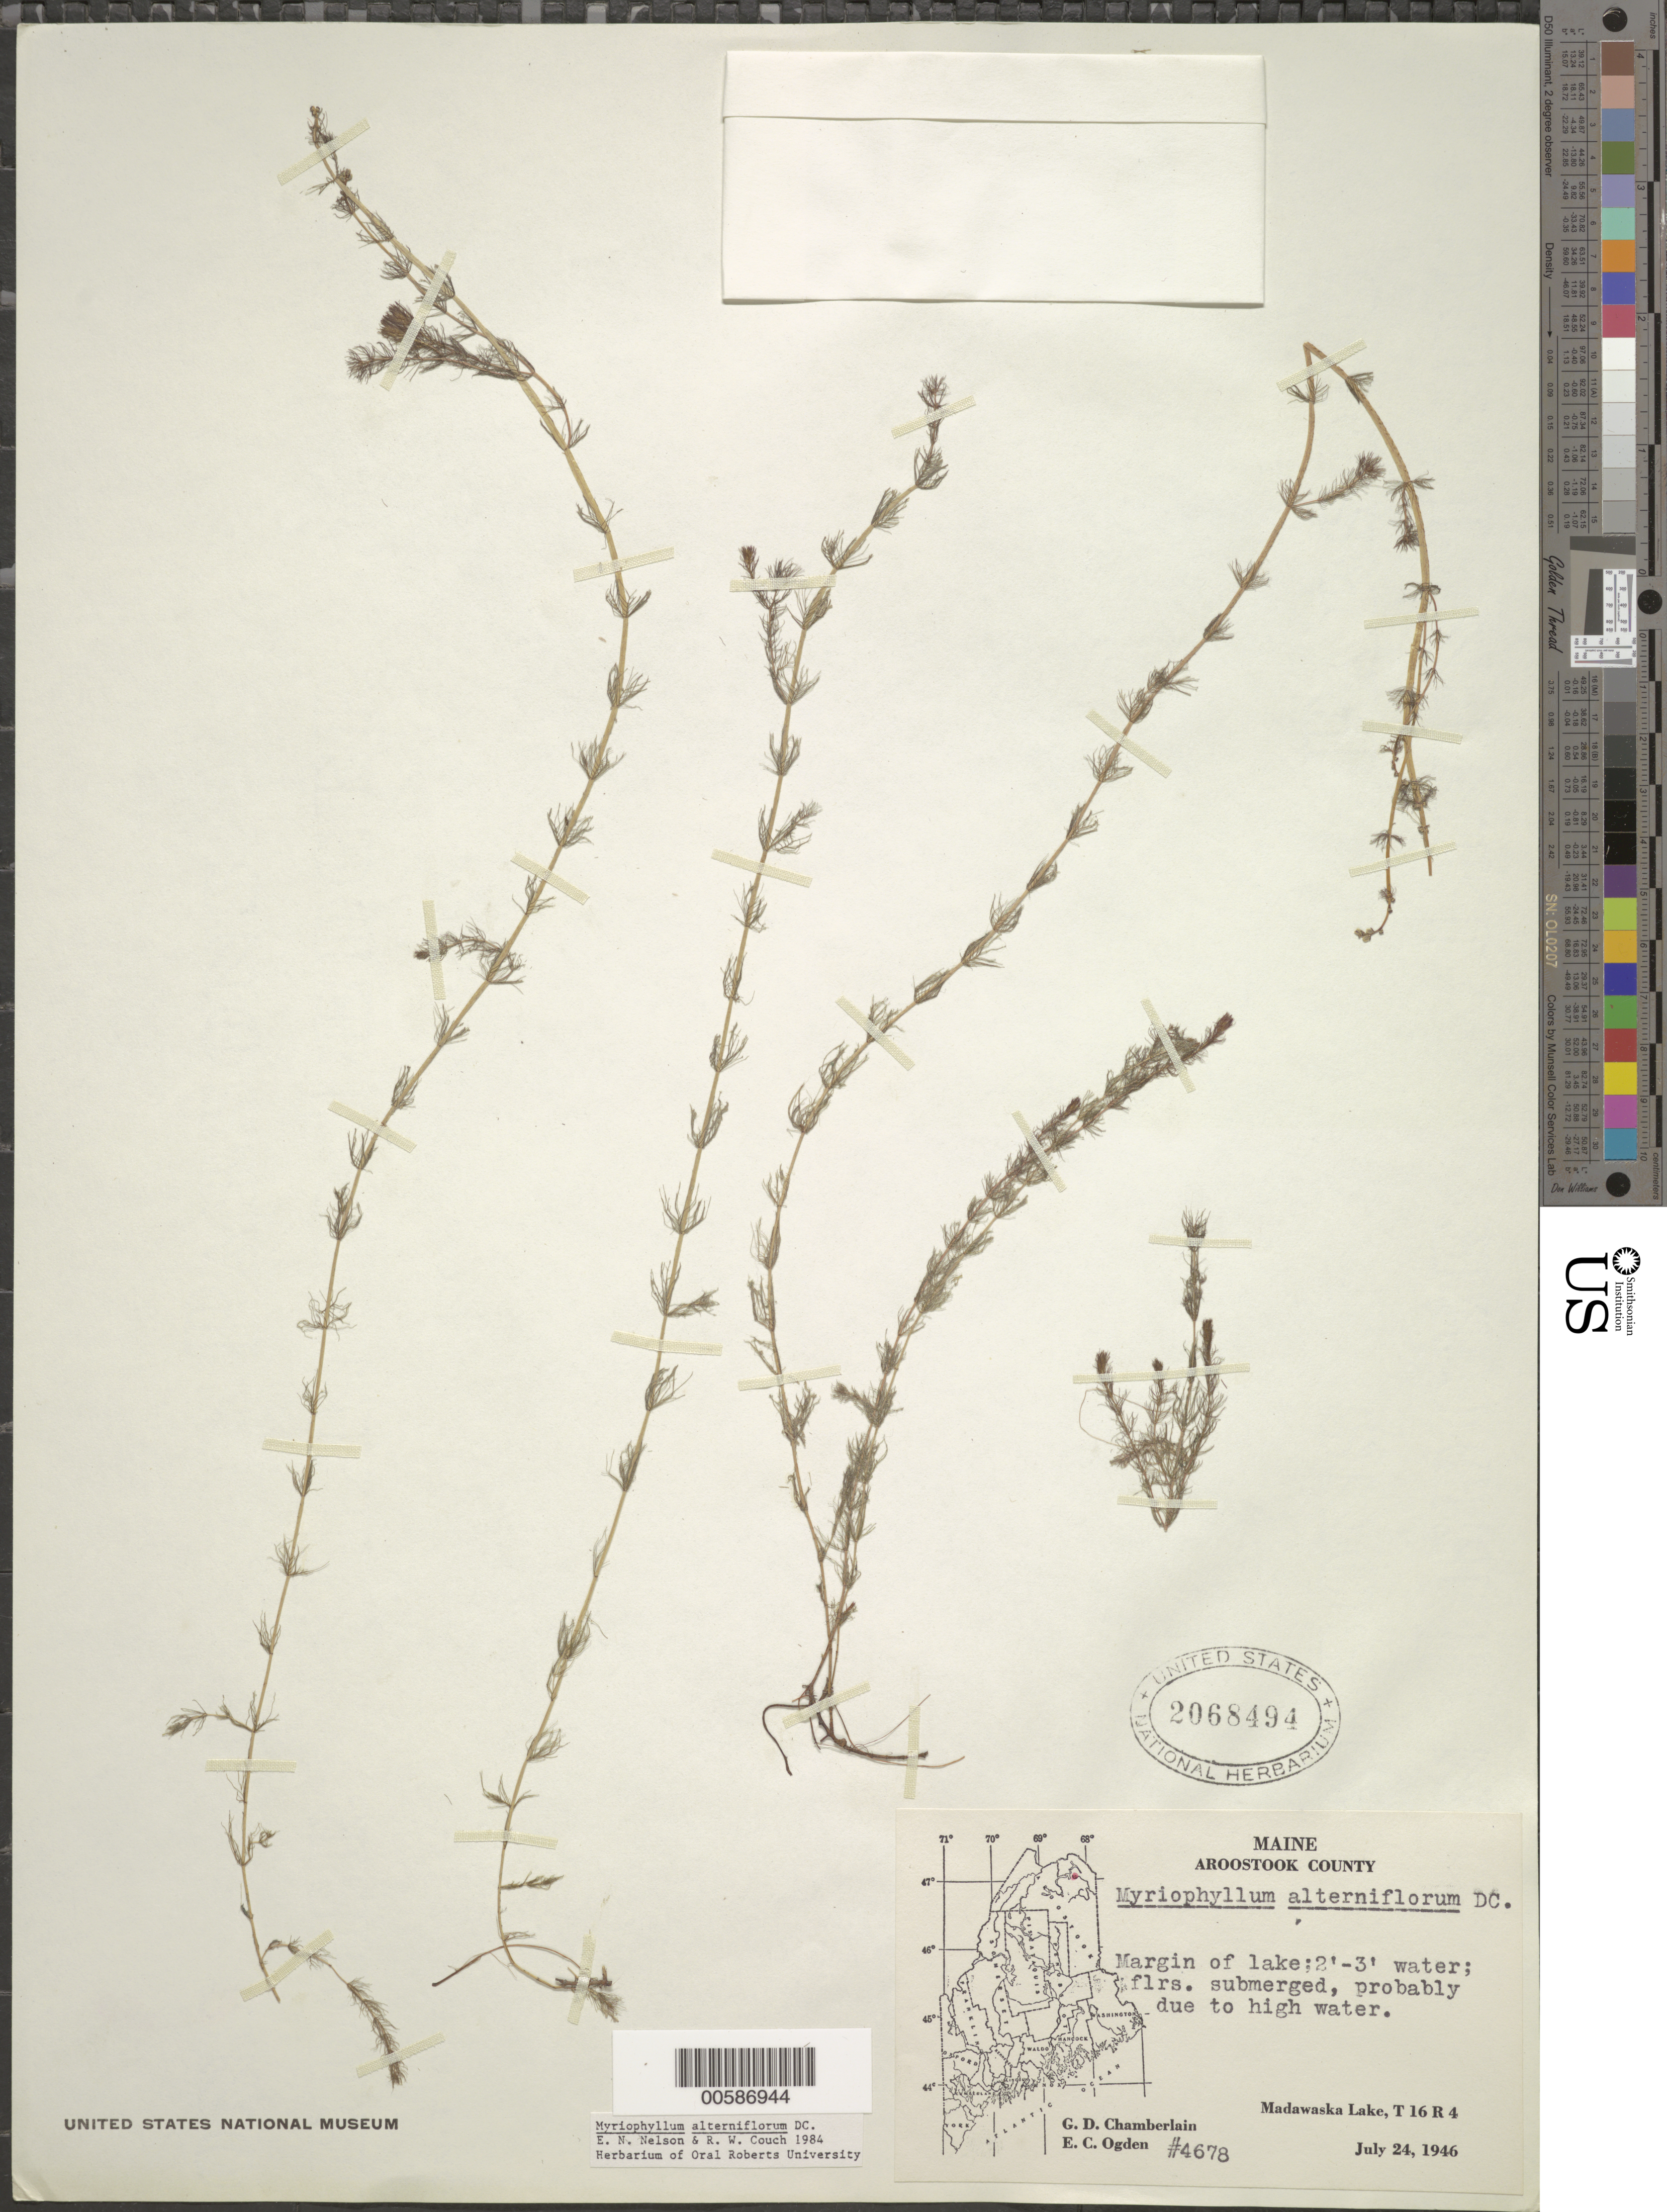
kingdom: Plantae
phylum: Tracheophyta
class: Magnoliopsida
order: Saxifragales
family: Haloragaceae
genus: Myriophyllum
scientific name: Myriophyllum alterniflorum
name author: DC.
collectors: G. Chamberlain & E. C. Ogden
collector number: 4678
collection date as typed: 24 Jul 1946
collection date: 1946-07-24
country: United States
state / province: Maine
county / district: Aroostook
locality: Madawaska Lake, T 16 R 4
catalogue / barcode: US 2068494